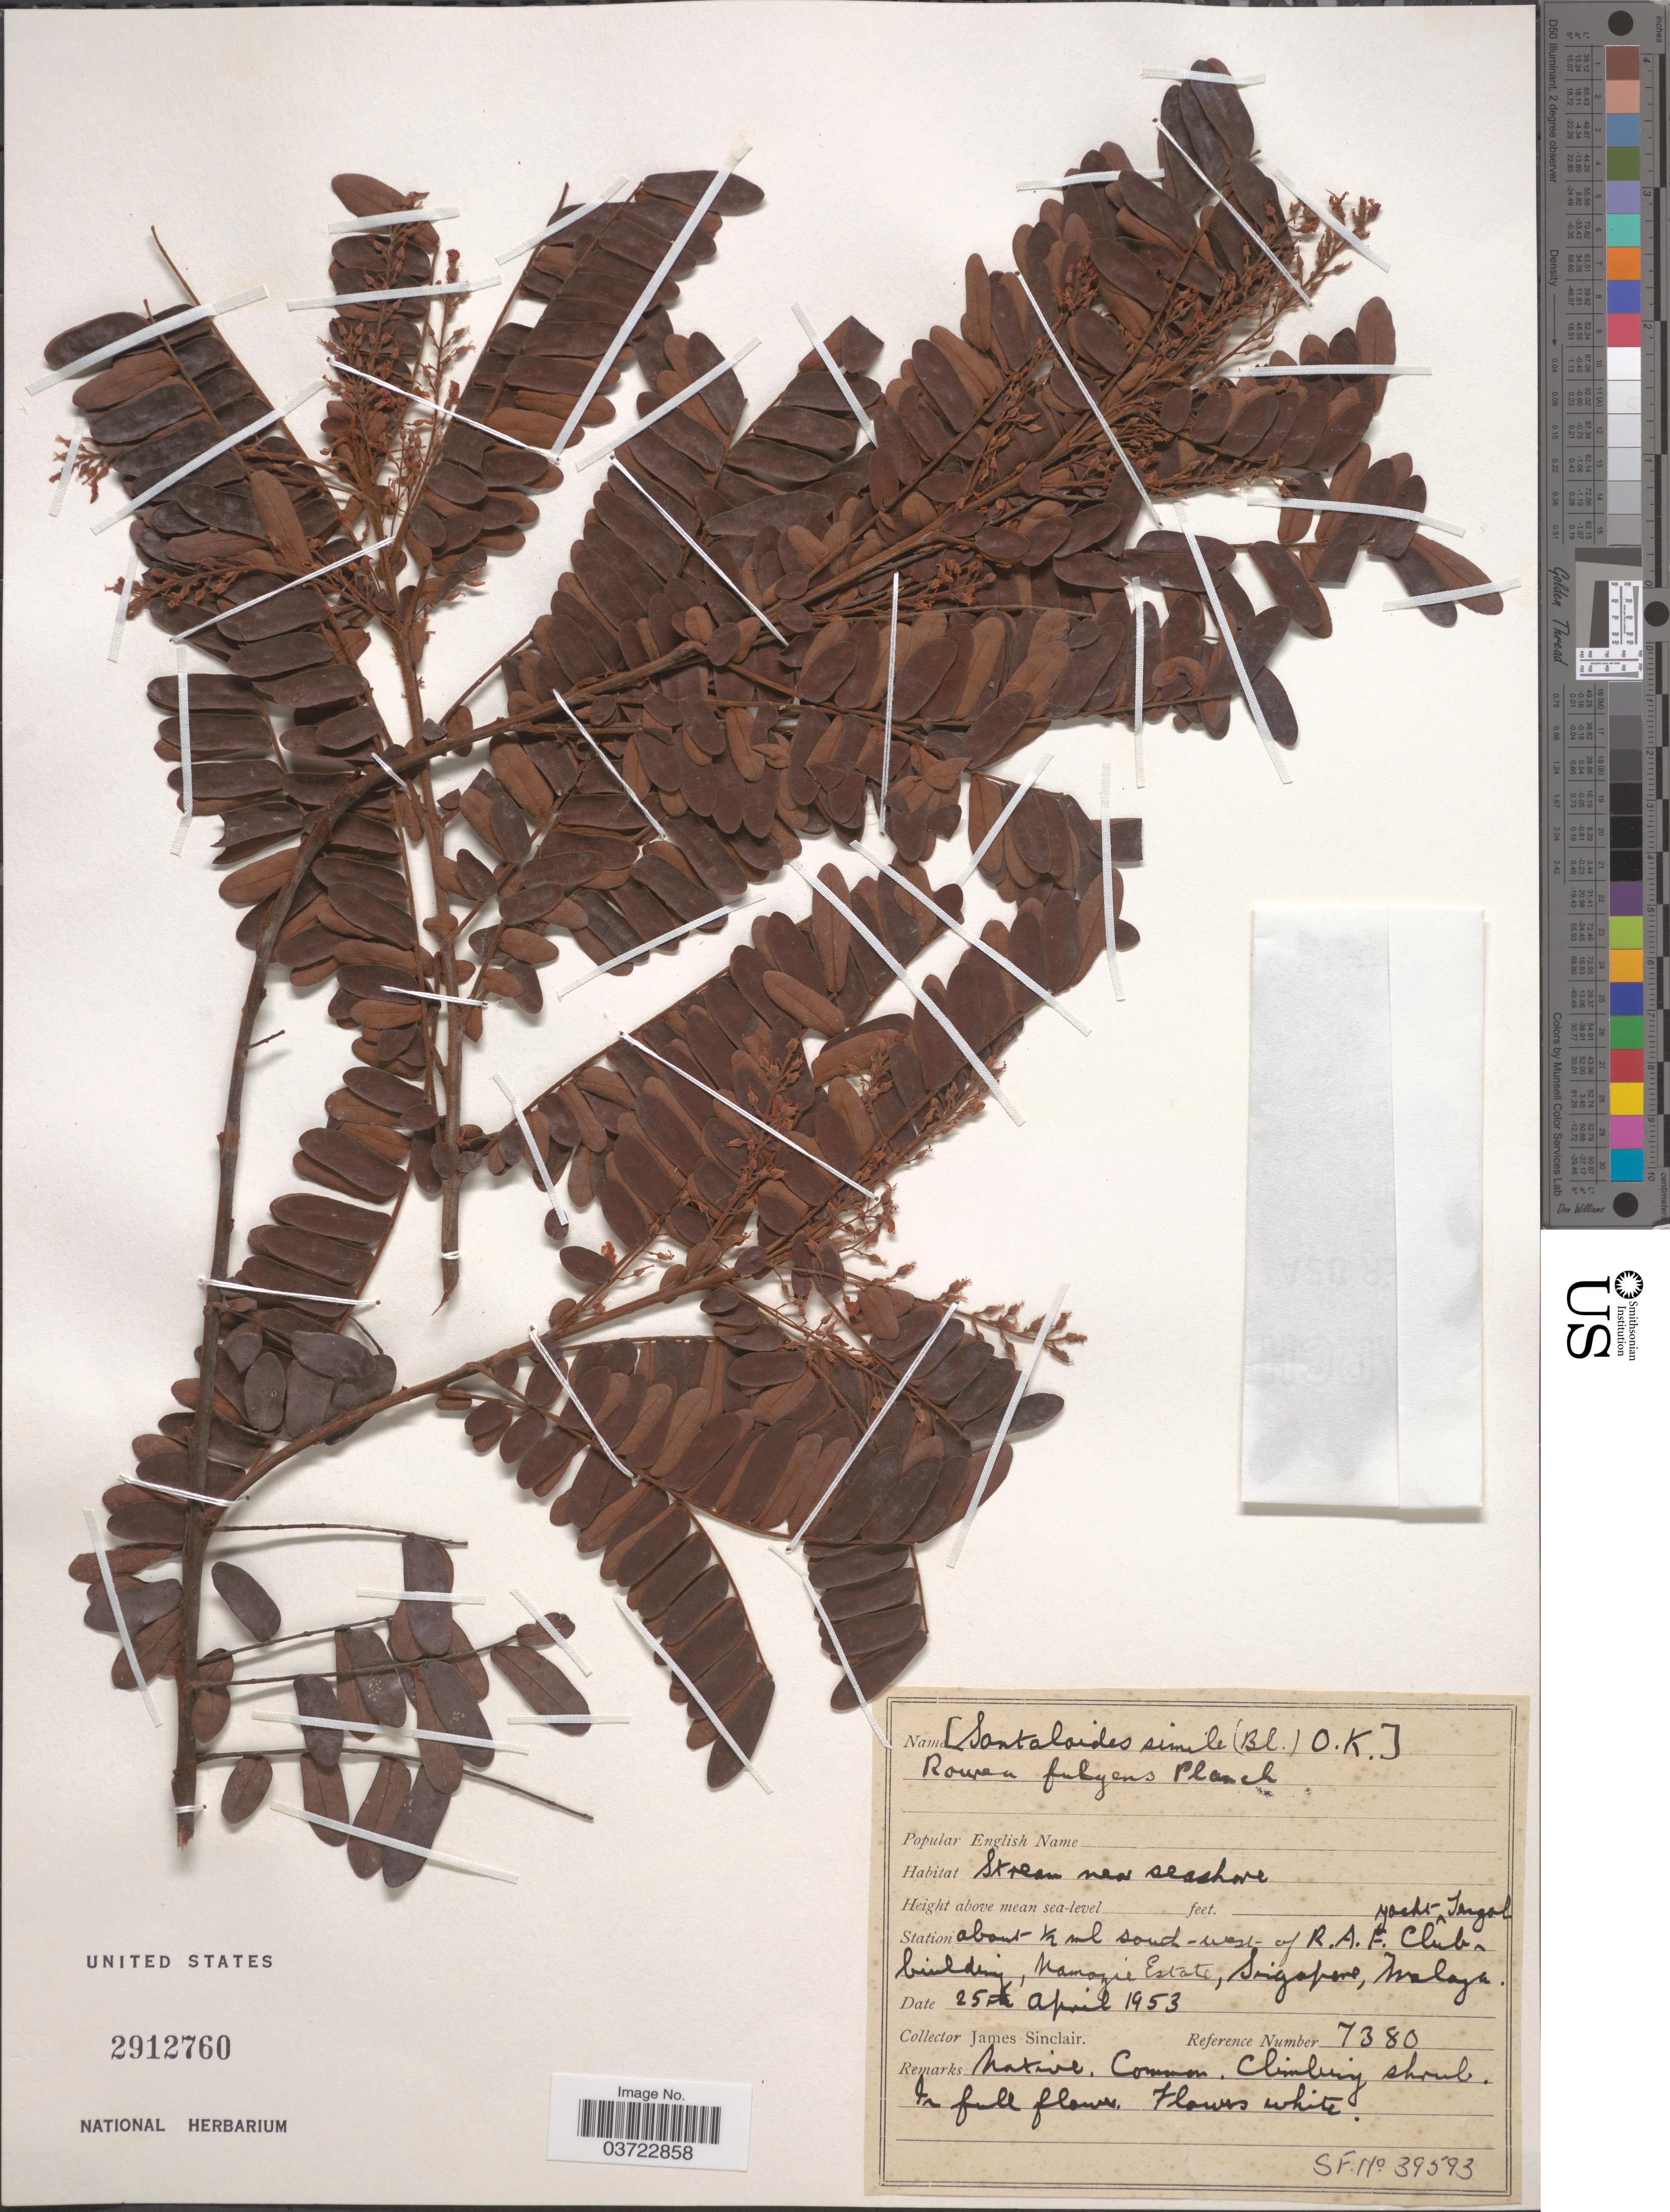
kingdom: Plantae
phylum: Tracheophyta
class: Magnoliopsida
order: Oxalidales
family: Connaraceae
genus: Rourea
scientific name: Rourea fulgens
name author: Planch.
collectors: J. Sinclair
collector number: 7380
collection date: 1953-04-25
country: Singapore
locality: Station about ½ ml south-west of R. A. F. Yacht Club Tergol [interpreted] building, Namazie Estate, Malaya.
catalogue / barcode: US 2912760